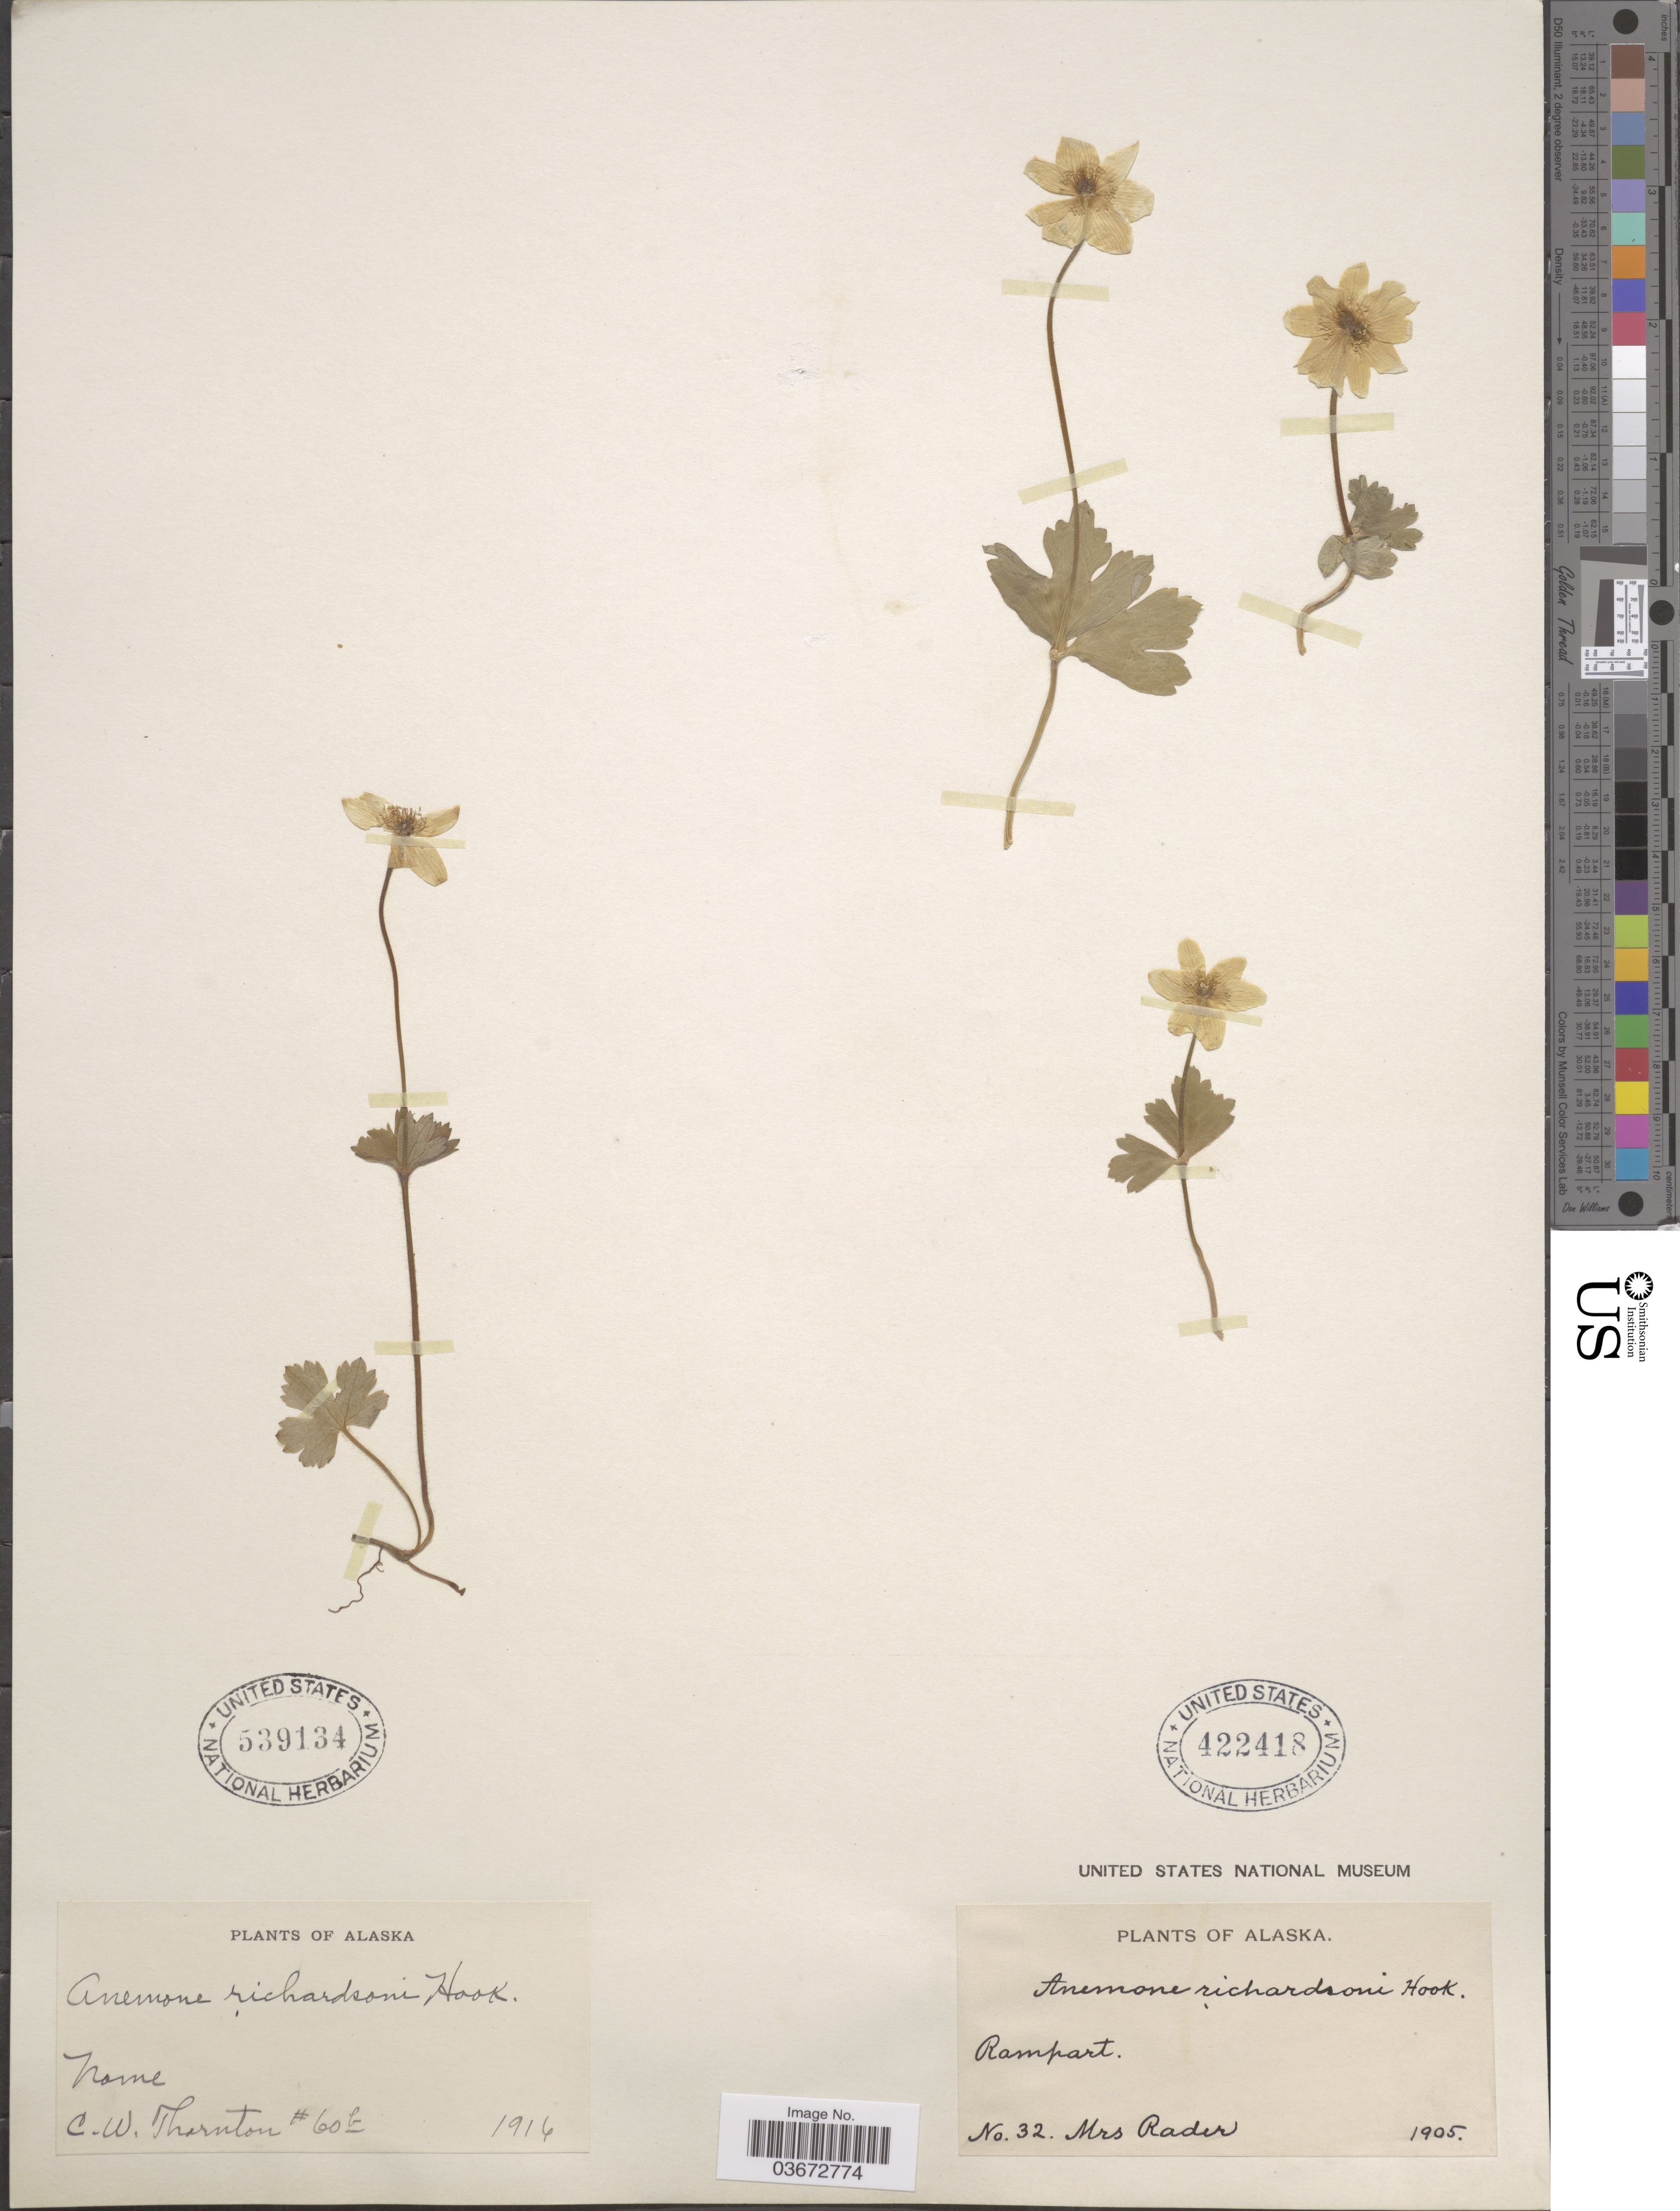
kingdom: Plantae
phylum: Tracheophyta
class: Magnoliopsida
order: Ranunculales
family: Ranunculaceae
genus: Anemone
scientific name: Anemone richardsonii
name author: Hook.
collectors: C. Thornton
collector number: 60b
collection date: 1916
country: United States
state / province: Alaska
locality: Nome.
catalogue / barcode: US 539134